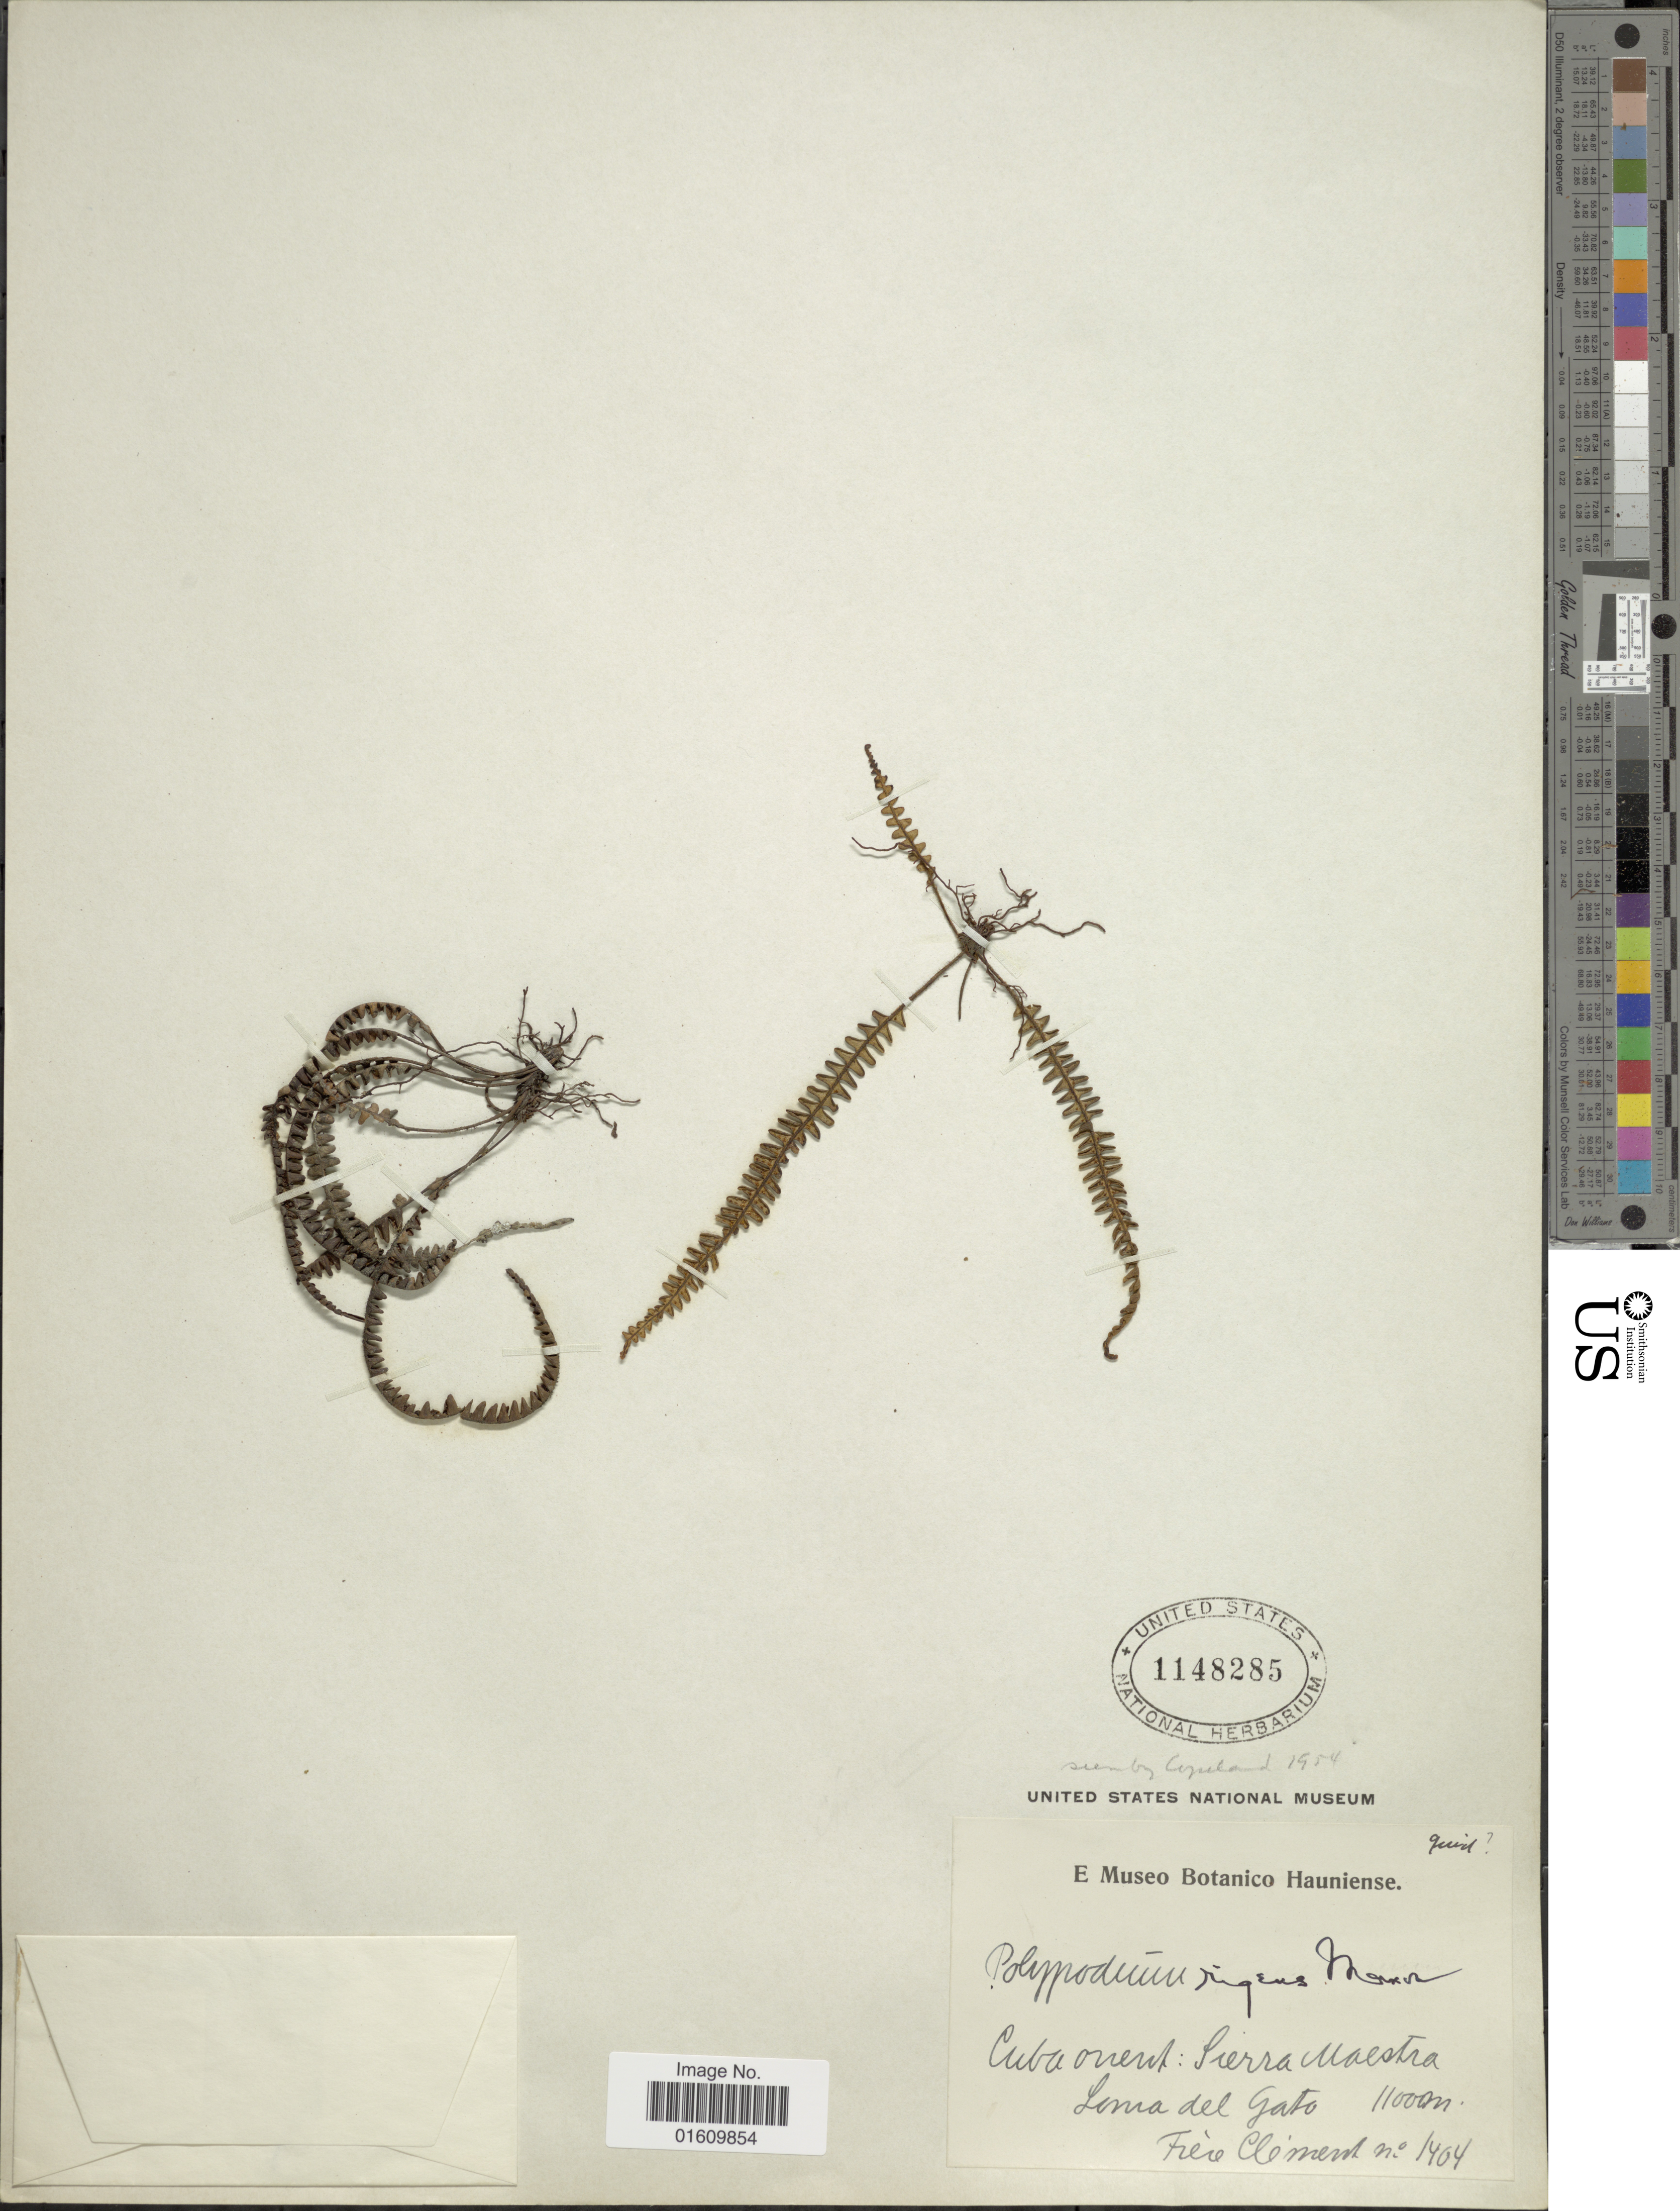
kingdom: Plantae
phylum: Tracheophyta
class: Polypodiopsida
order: Polypodiales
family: Polypodiaceae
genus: Melpomene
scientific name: Melpomene xiphopteroides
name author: (Liebm.) A.R. Sm. & R.C. Moran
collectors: B. Clement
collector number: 1404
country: Cuba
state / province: Oriente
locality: Cuba Oriente: Sierra Maestra, Loma del Gato.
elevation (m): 1100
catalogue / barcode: US 1148285